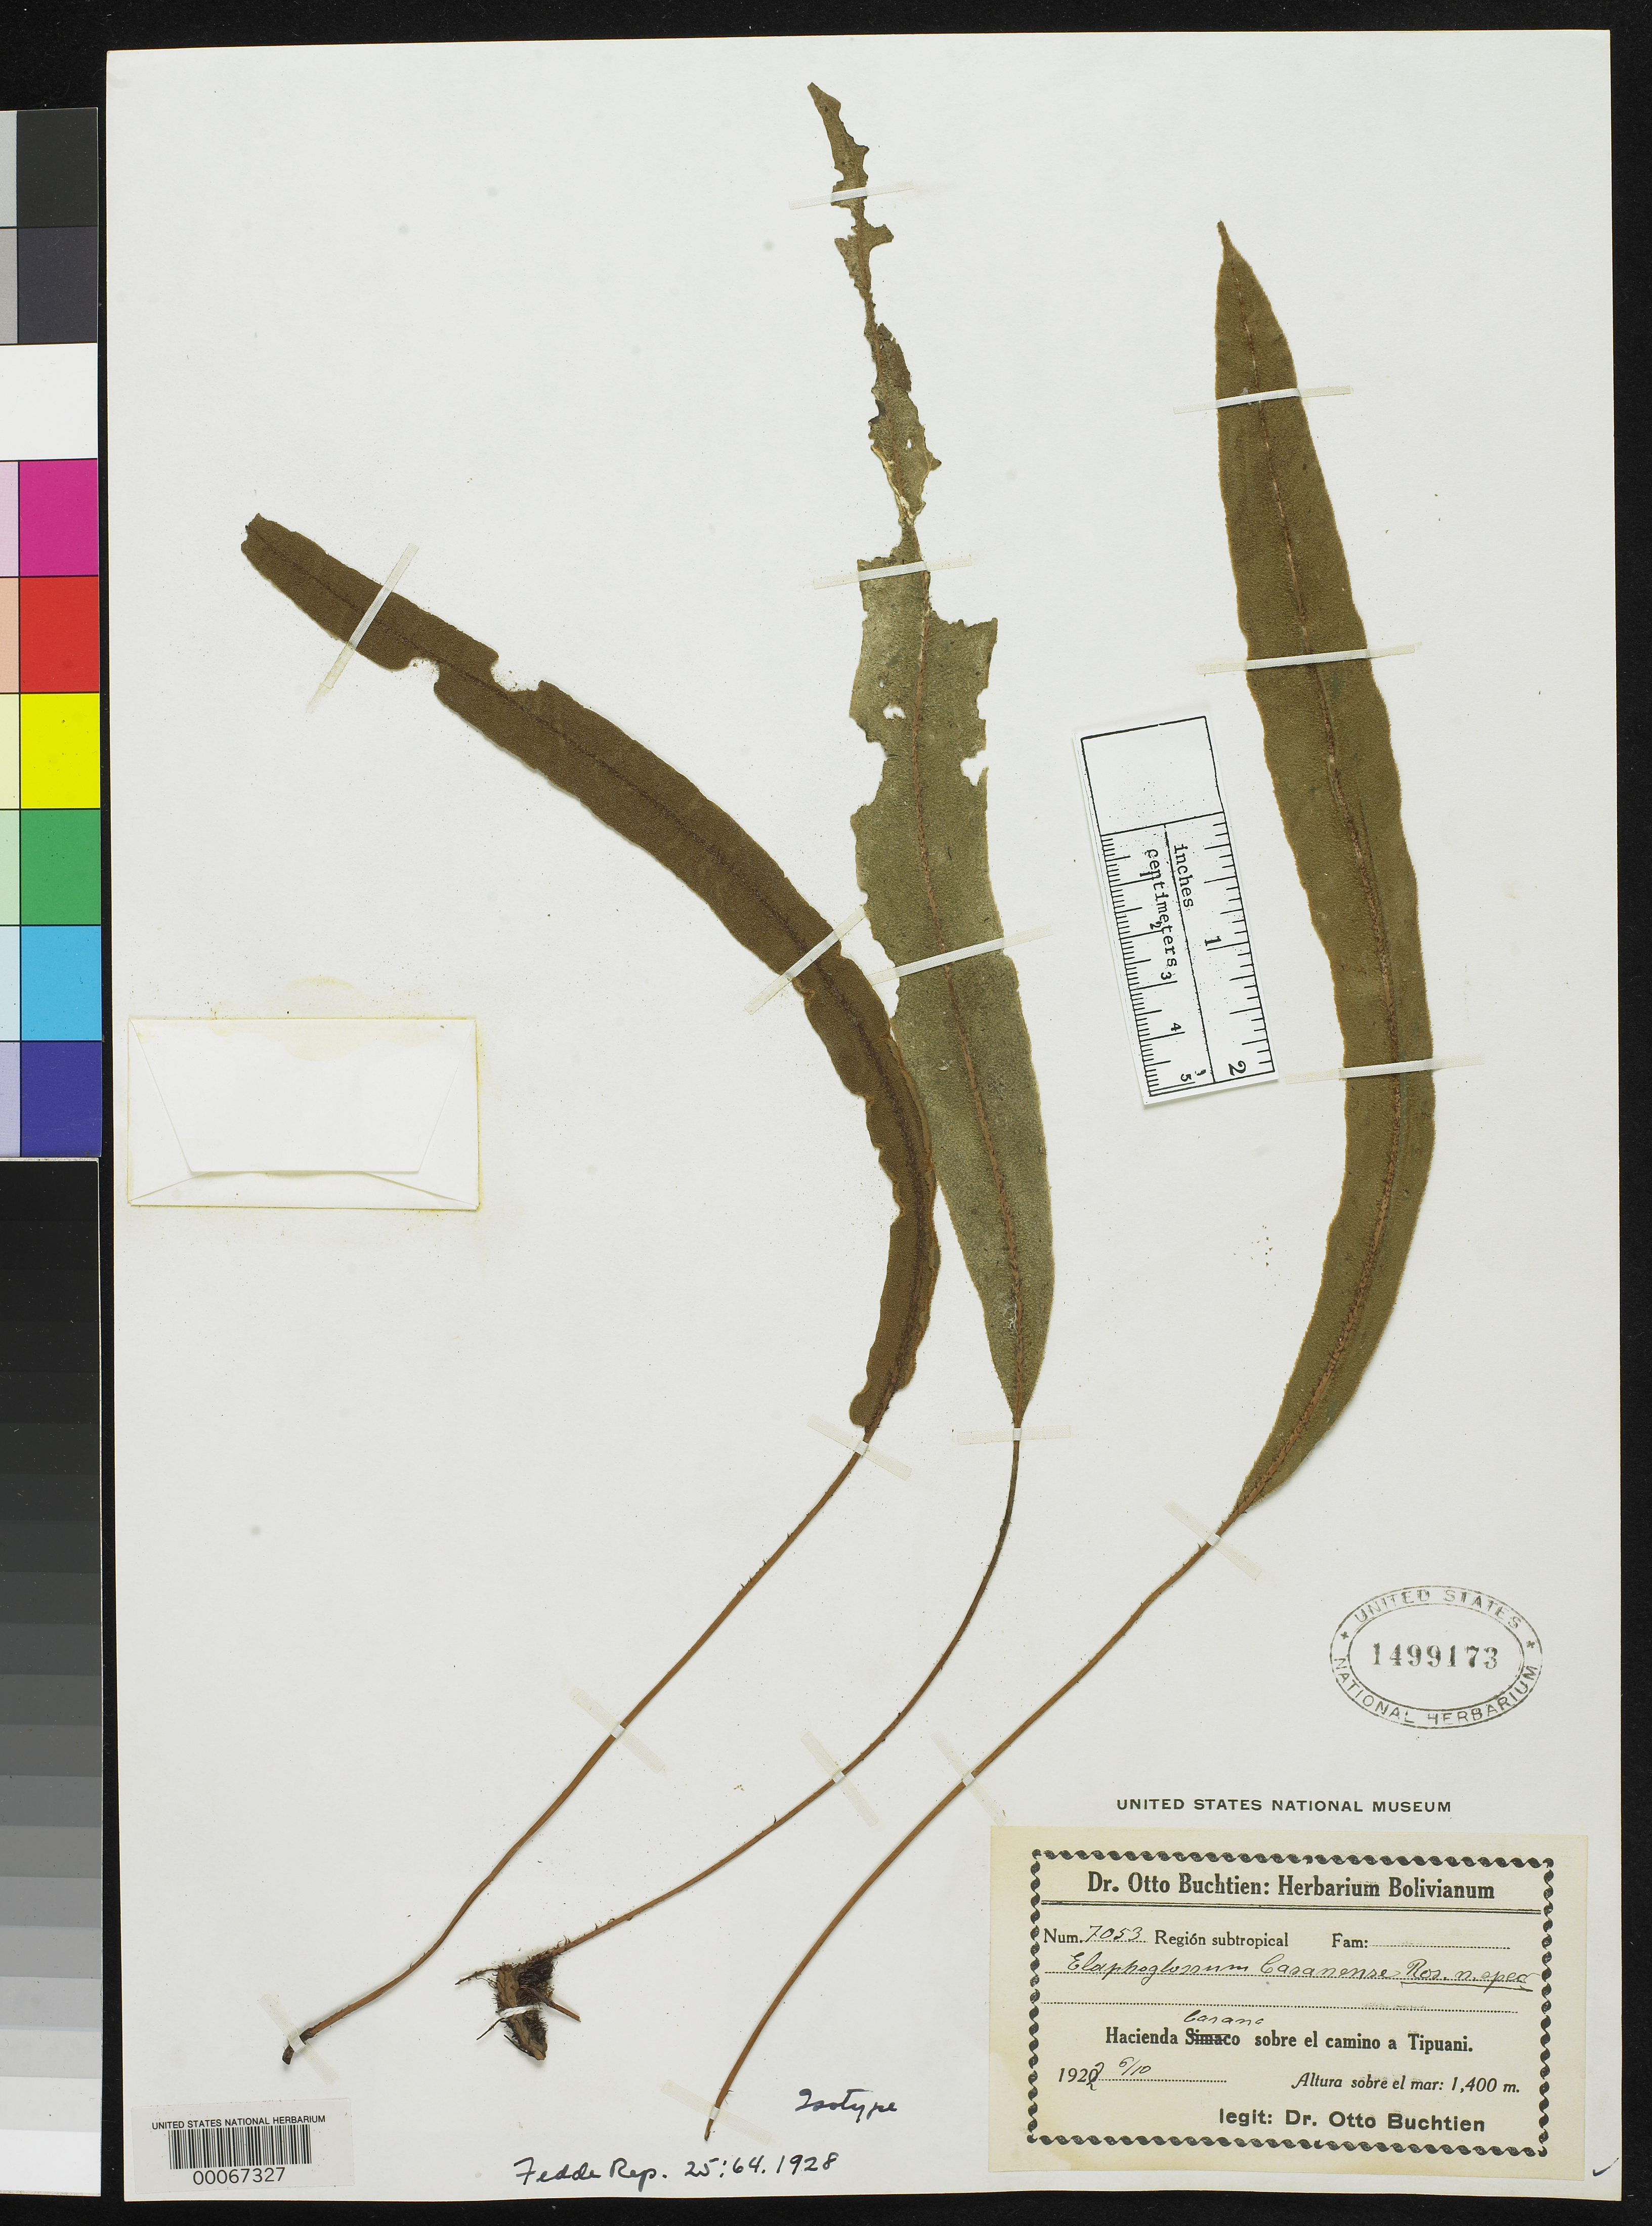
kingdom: Plantae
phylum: Tracheophyta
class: Polypodiopsida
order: Polypodiales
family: Dryopteridaceae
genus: Elaphoglossum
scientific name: Elaphoglossum casanense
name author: Rosenst.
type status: Isotype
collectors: O. Buchtien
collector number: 7053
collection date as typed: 06 Oct 1922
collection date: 1922-10-06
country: Bolivia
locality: Vic. Guanai.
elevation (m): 1400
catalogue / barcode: US 1499173